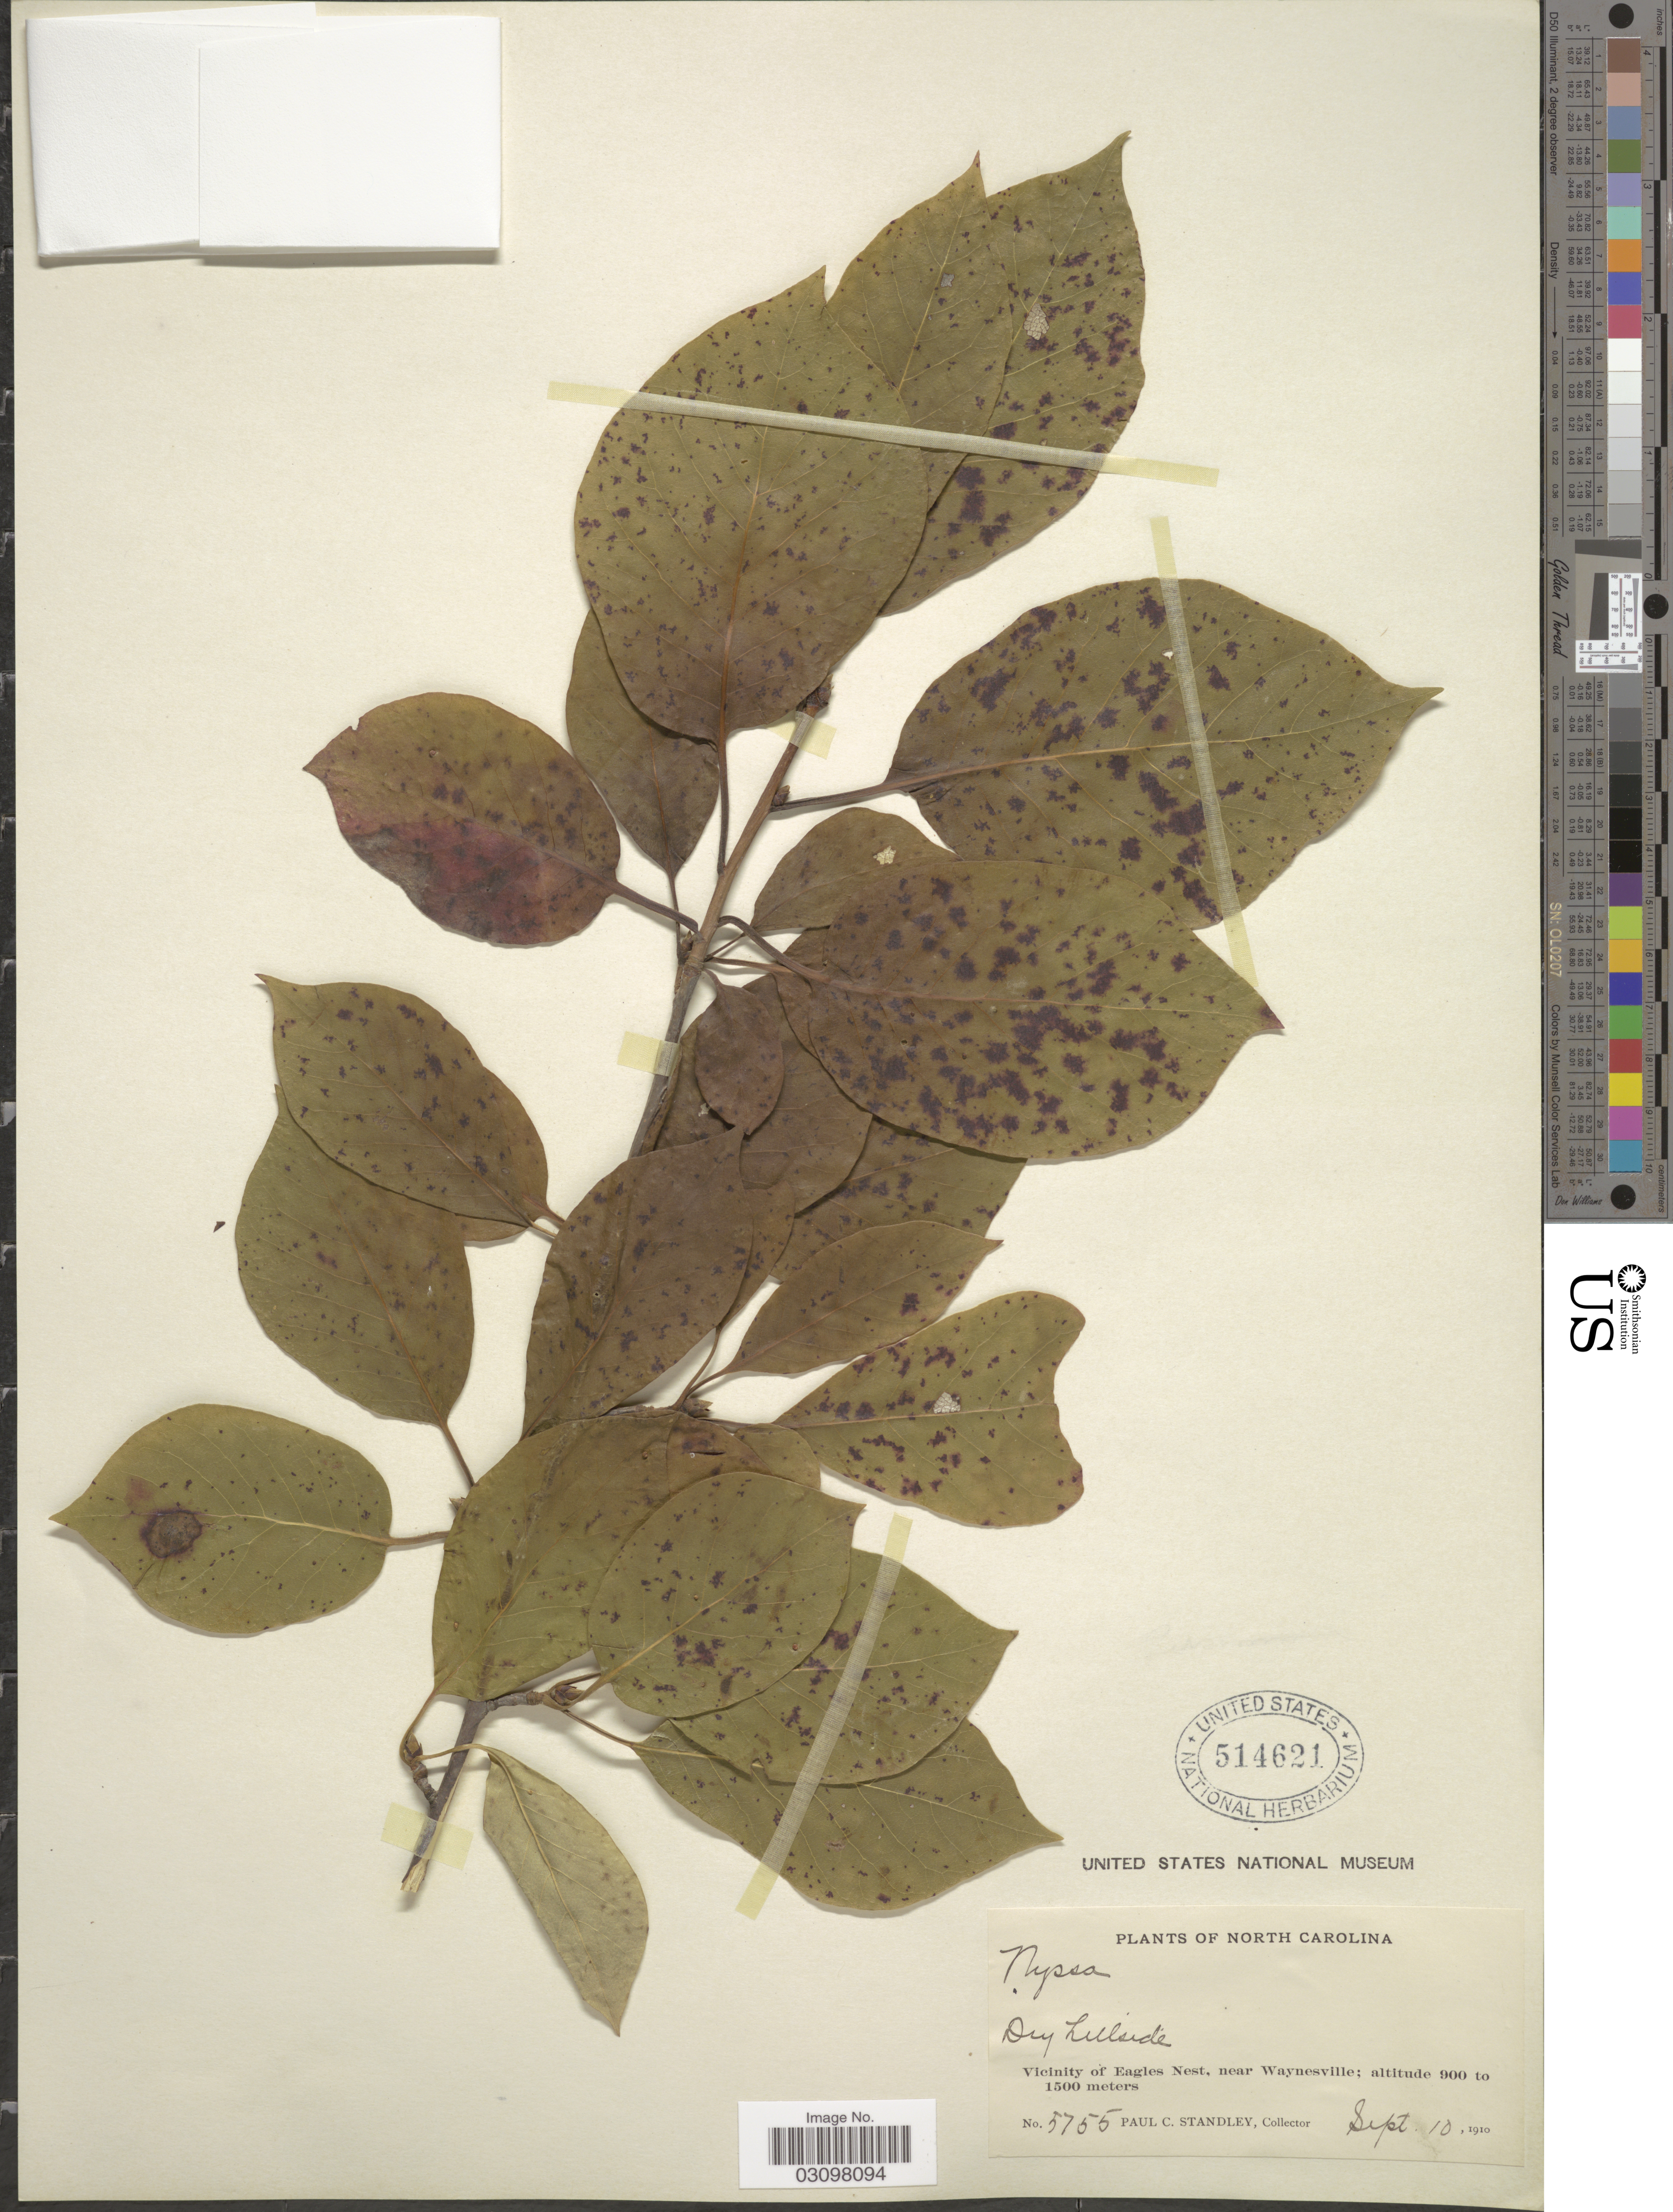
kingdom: Plantae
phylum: Tracheophyta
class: Magnoliopsida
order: Cornales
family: Nyssaceae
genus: Nyssa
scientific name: Nyssa sylvatica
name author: Marshall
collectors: P. C. Standley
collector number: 5755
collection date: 1910-06-10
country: United States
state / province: North Carolina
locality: Vicinity of Eagles Nest, near Waynesville.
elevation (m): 900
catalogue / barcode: US 514621